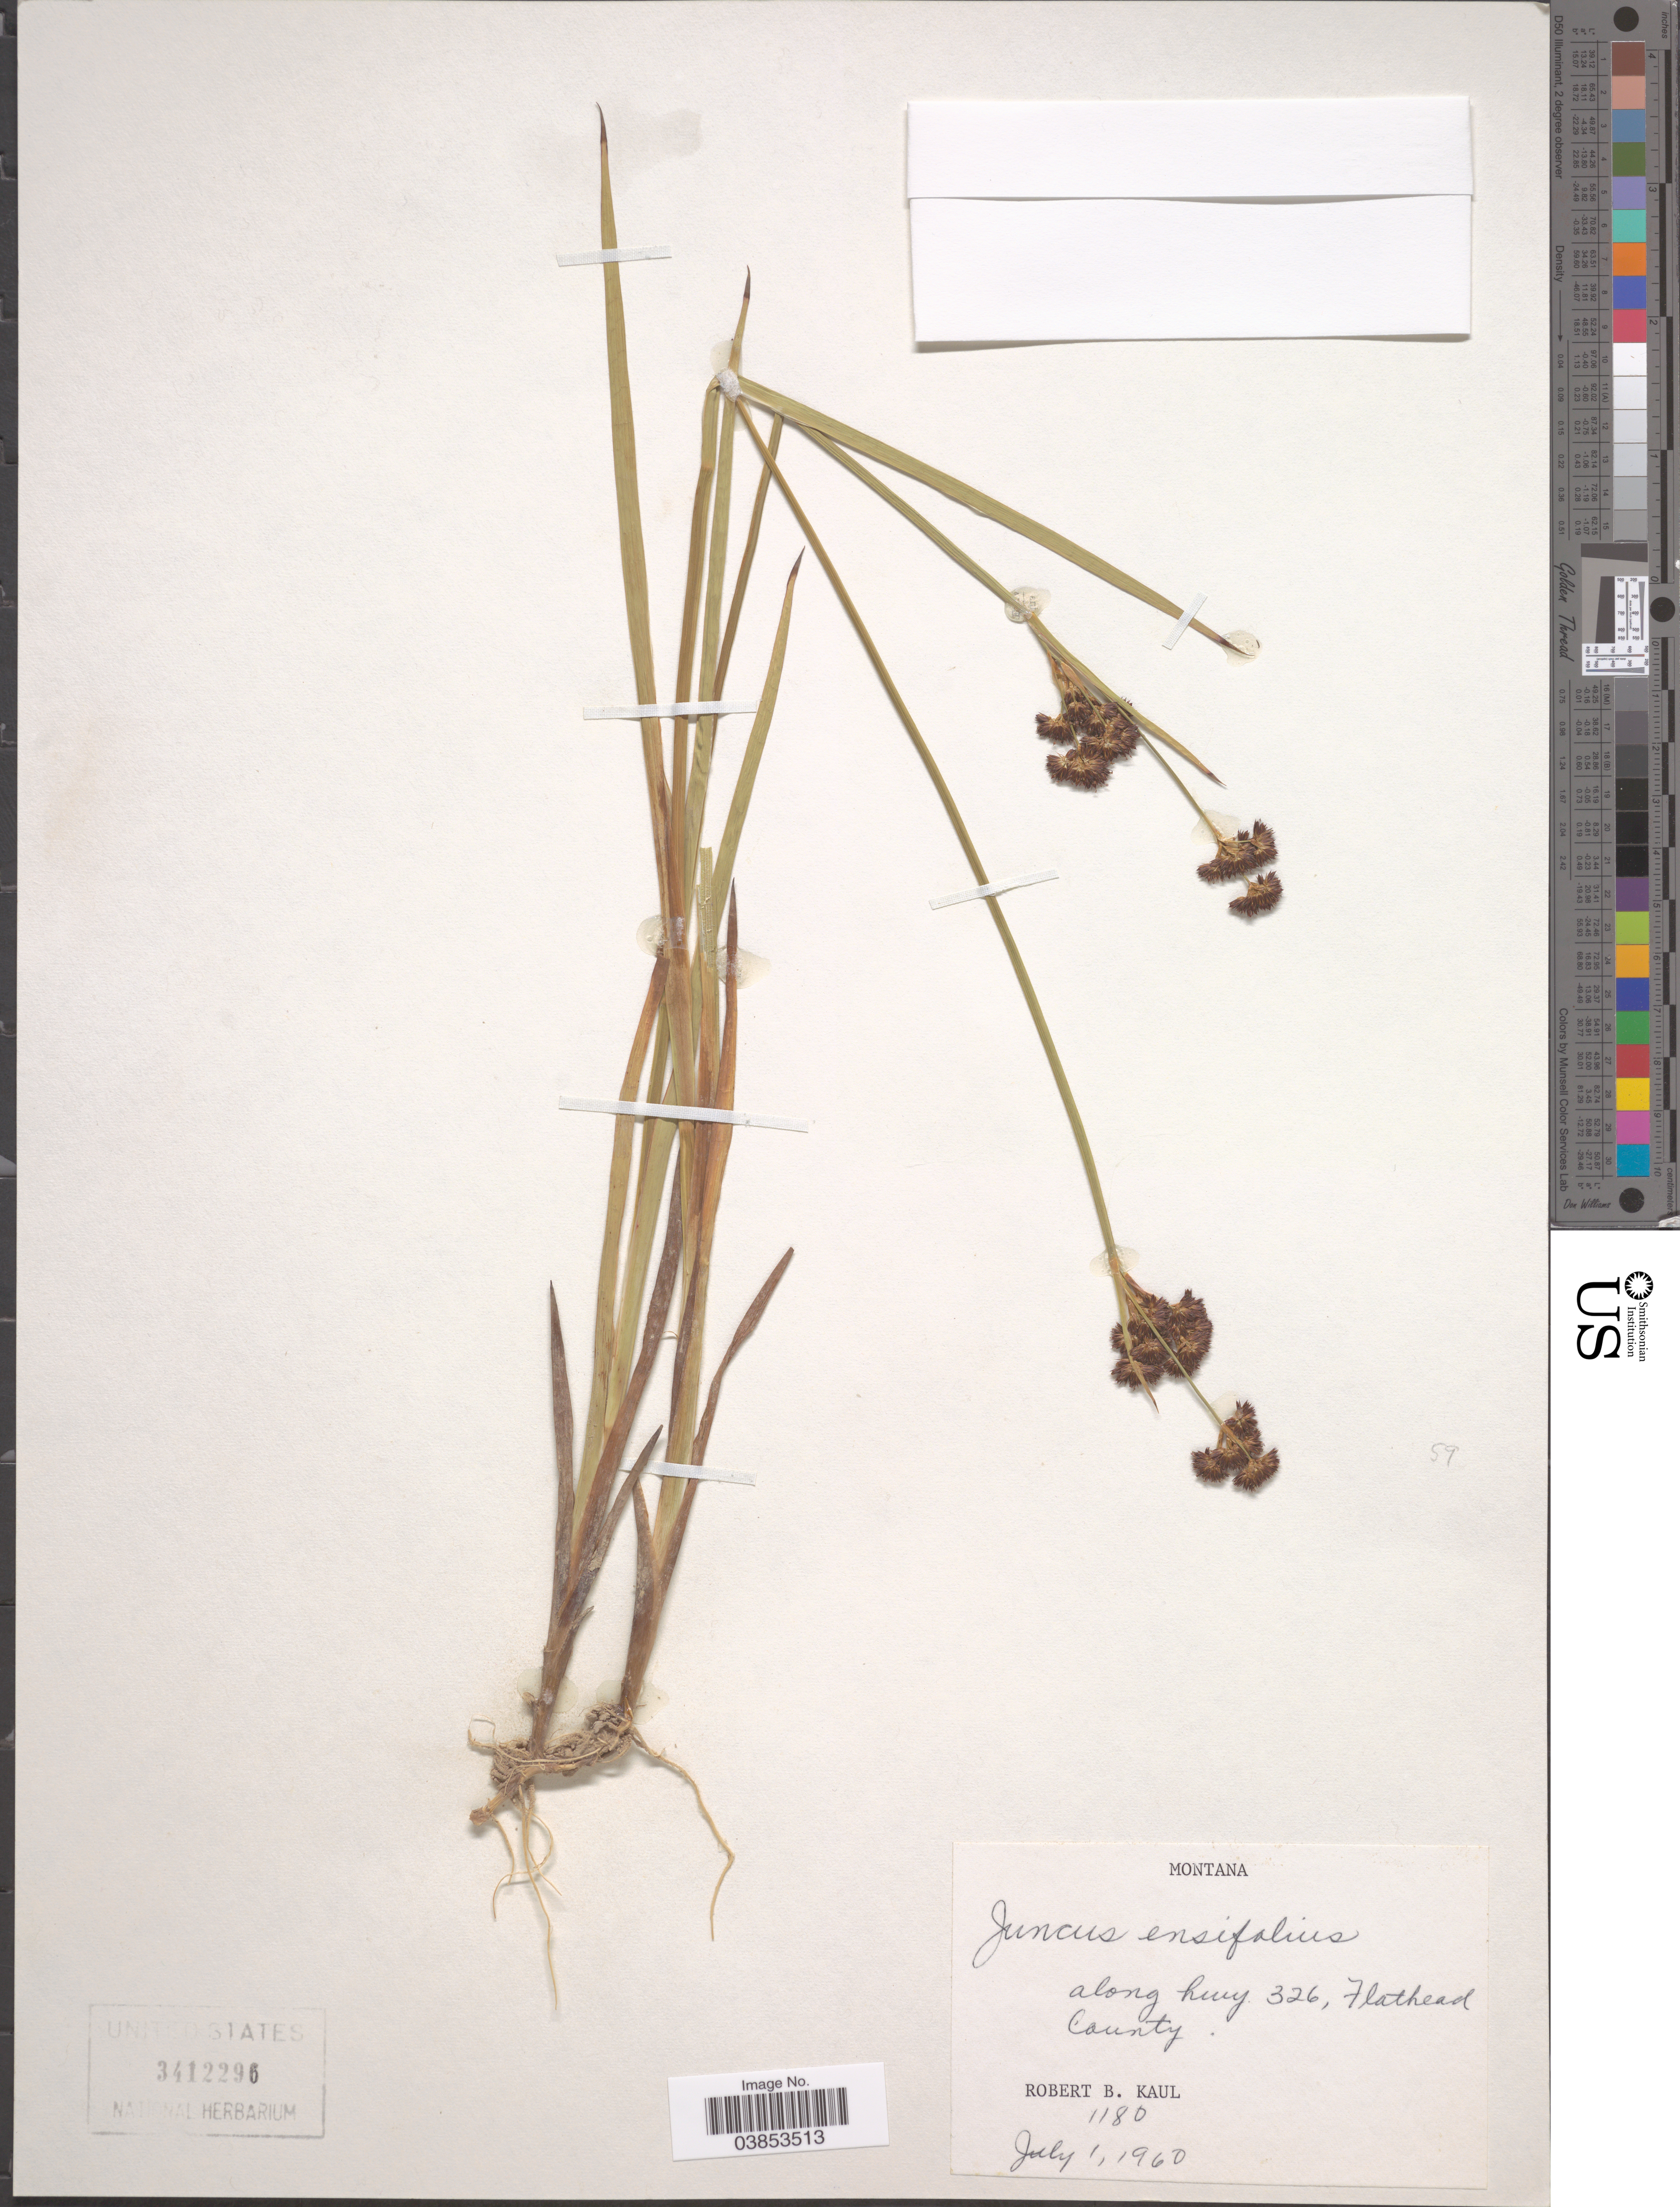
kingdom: Plantae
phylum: Tracheophyta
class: Liliopsida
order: Poales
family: Juncaceae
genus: Juncus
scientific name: Juncus ensifolius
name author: Wikstr.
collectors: R. Kaul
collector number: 1180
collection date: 1960-07-01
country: United States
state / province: Montana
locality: Along hwy. 326, Flathead County.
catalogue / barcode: US 3412296